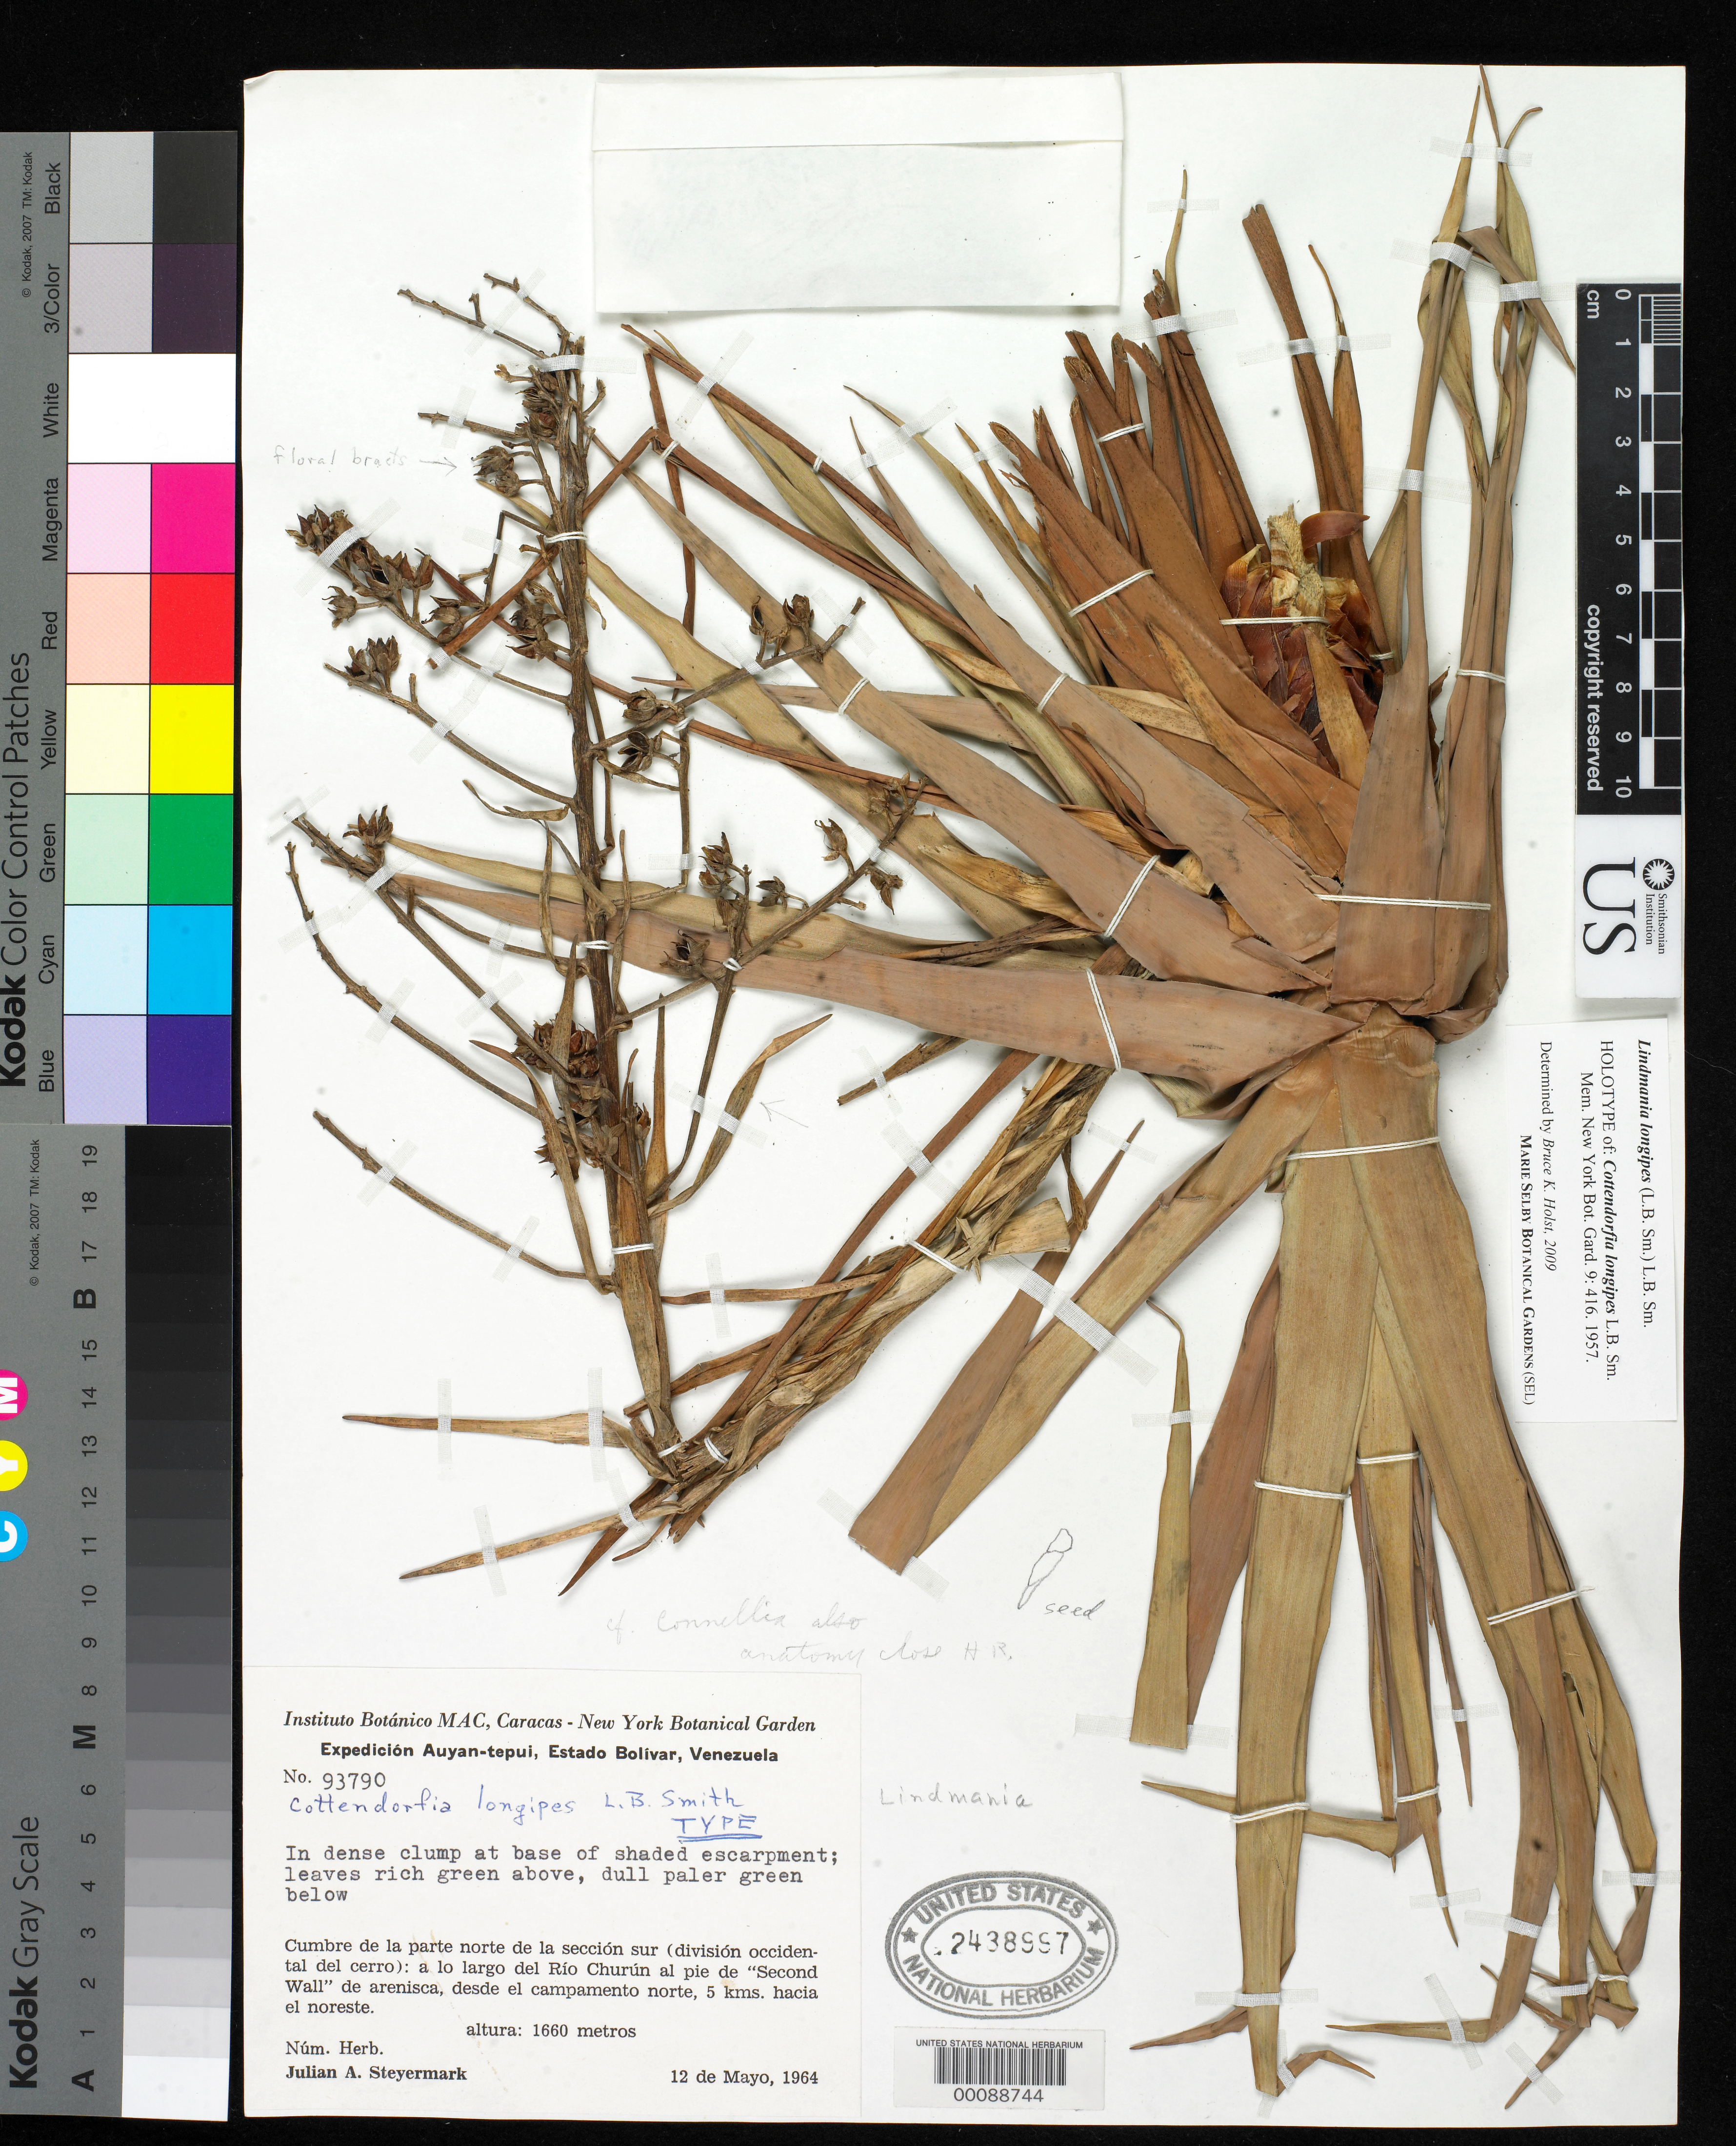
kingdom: Plantae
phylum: Tracheophyta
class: Liliopsida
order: Poales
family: Bromeliaceae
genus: Cottendorfia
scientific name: Cottendorfia longipes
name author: L.B. Sm.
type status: Holotype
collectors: J. Steyermark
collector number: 93790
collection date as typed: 12 May 1964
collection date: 1964-05-12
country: Venezuela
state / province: Bolivar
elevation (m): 1660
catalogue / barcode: US 2438997